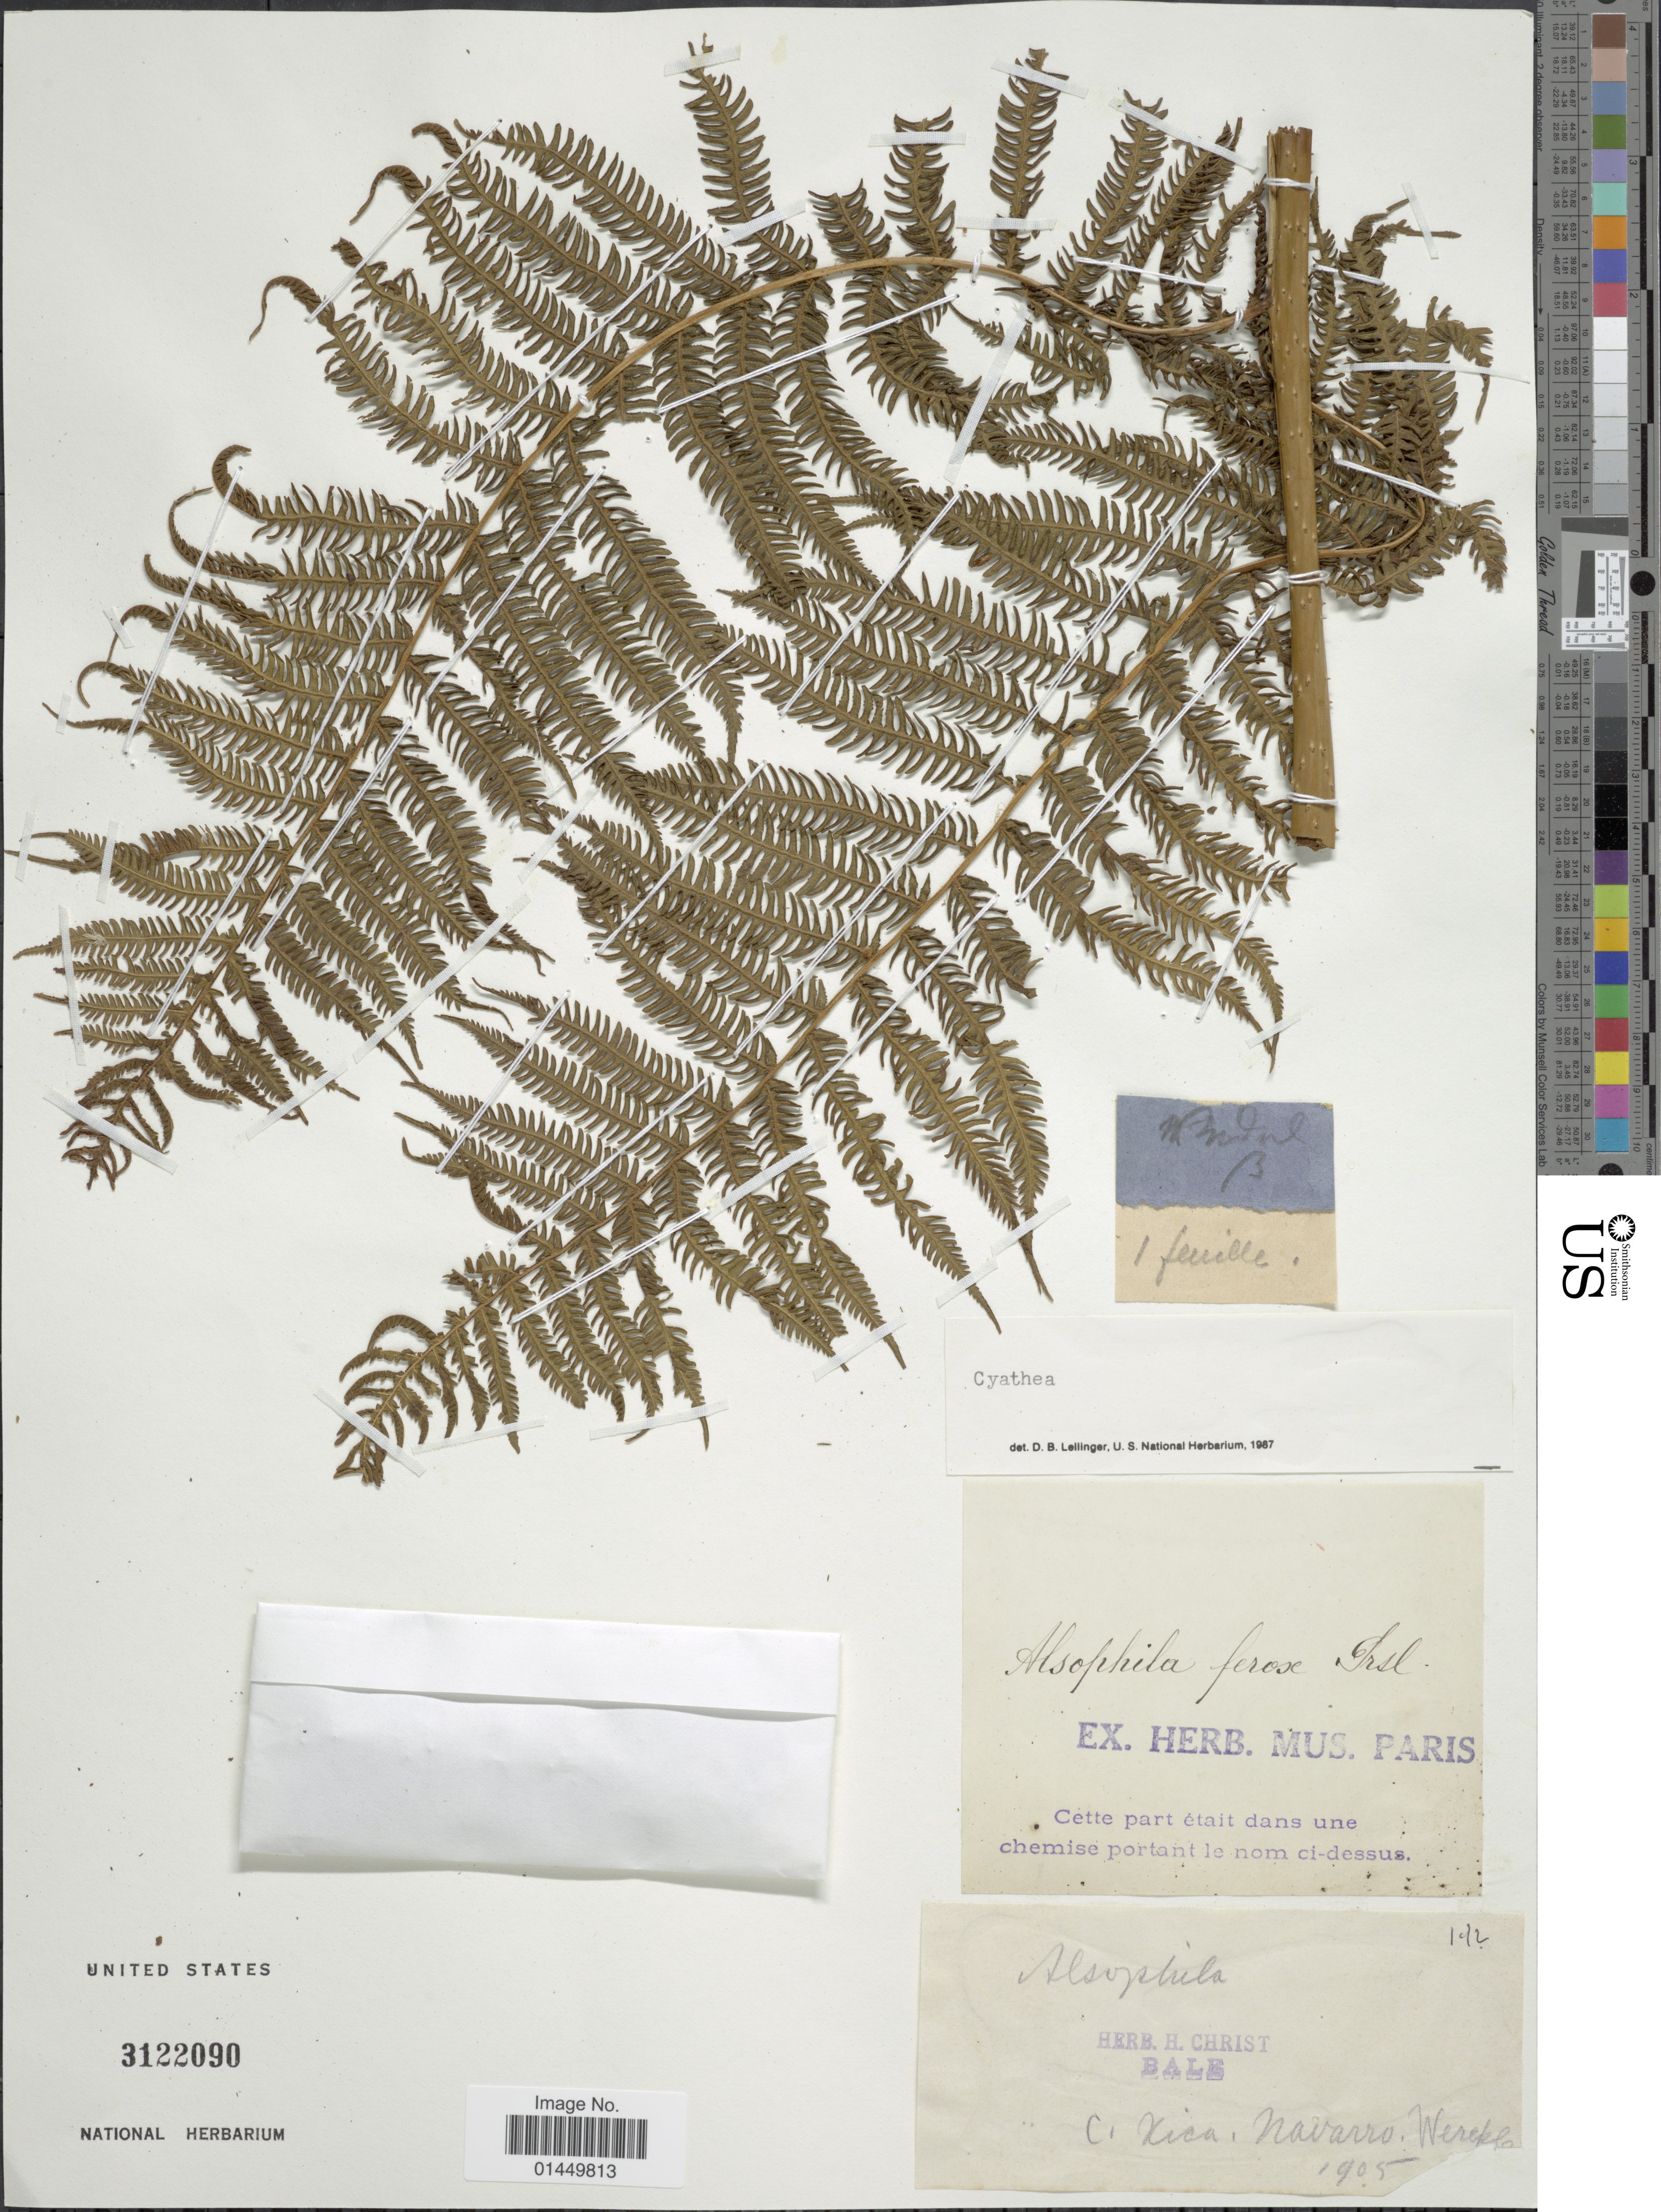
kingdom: Plantae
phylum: Tracheophyta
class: Polypodiopsida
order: Cyatheales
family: Cyatheaceae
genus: Cyathea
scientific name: Cyathea sp.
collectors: C. C Wercklé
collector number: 192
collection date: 1905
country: Costa Rica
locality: C. Rica., Navarro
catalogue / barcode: US 3122090